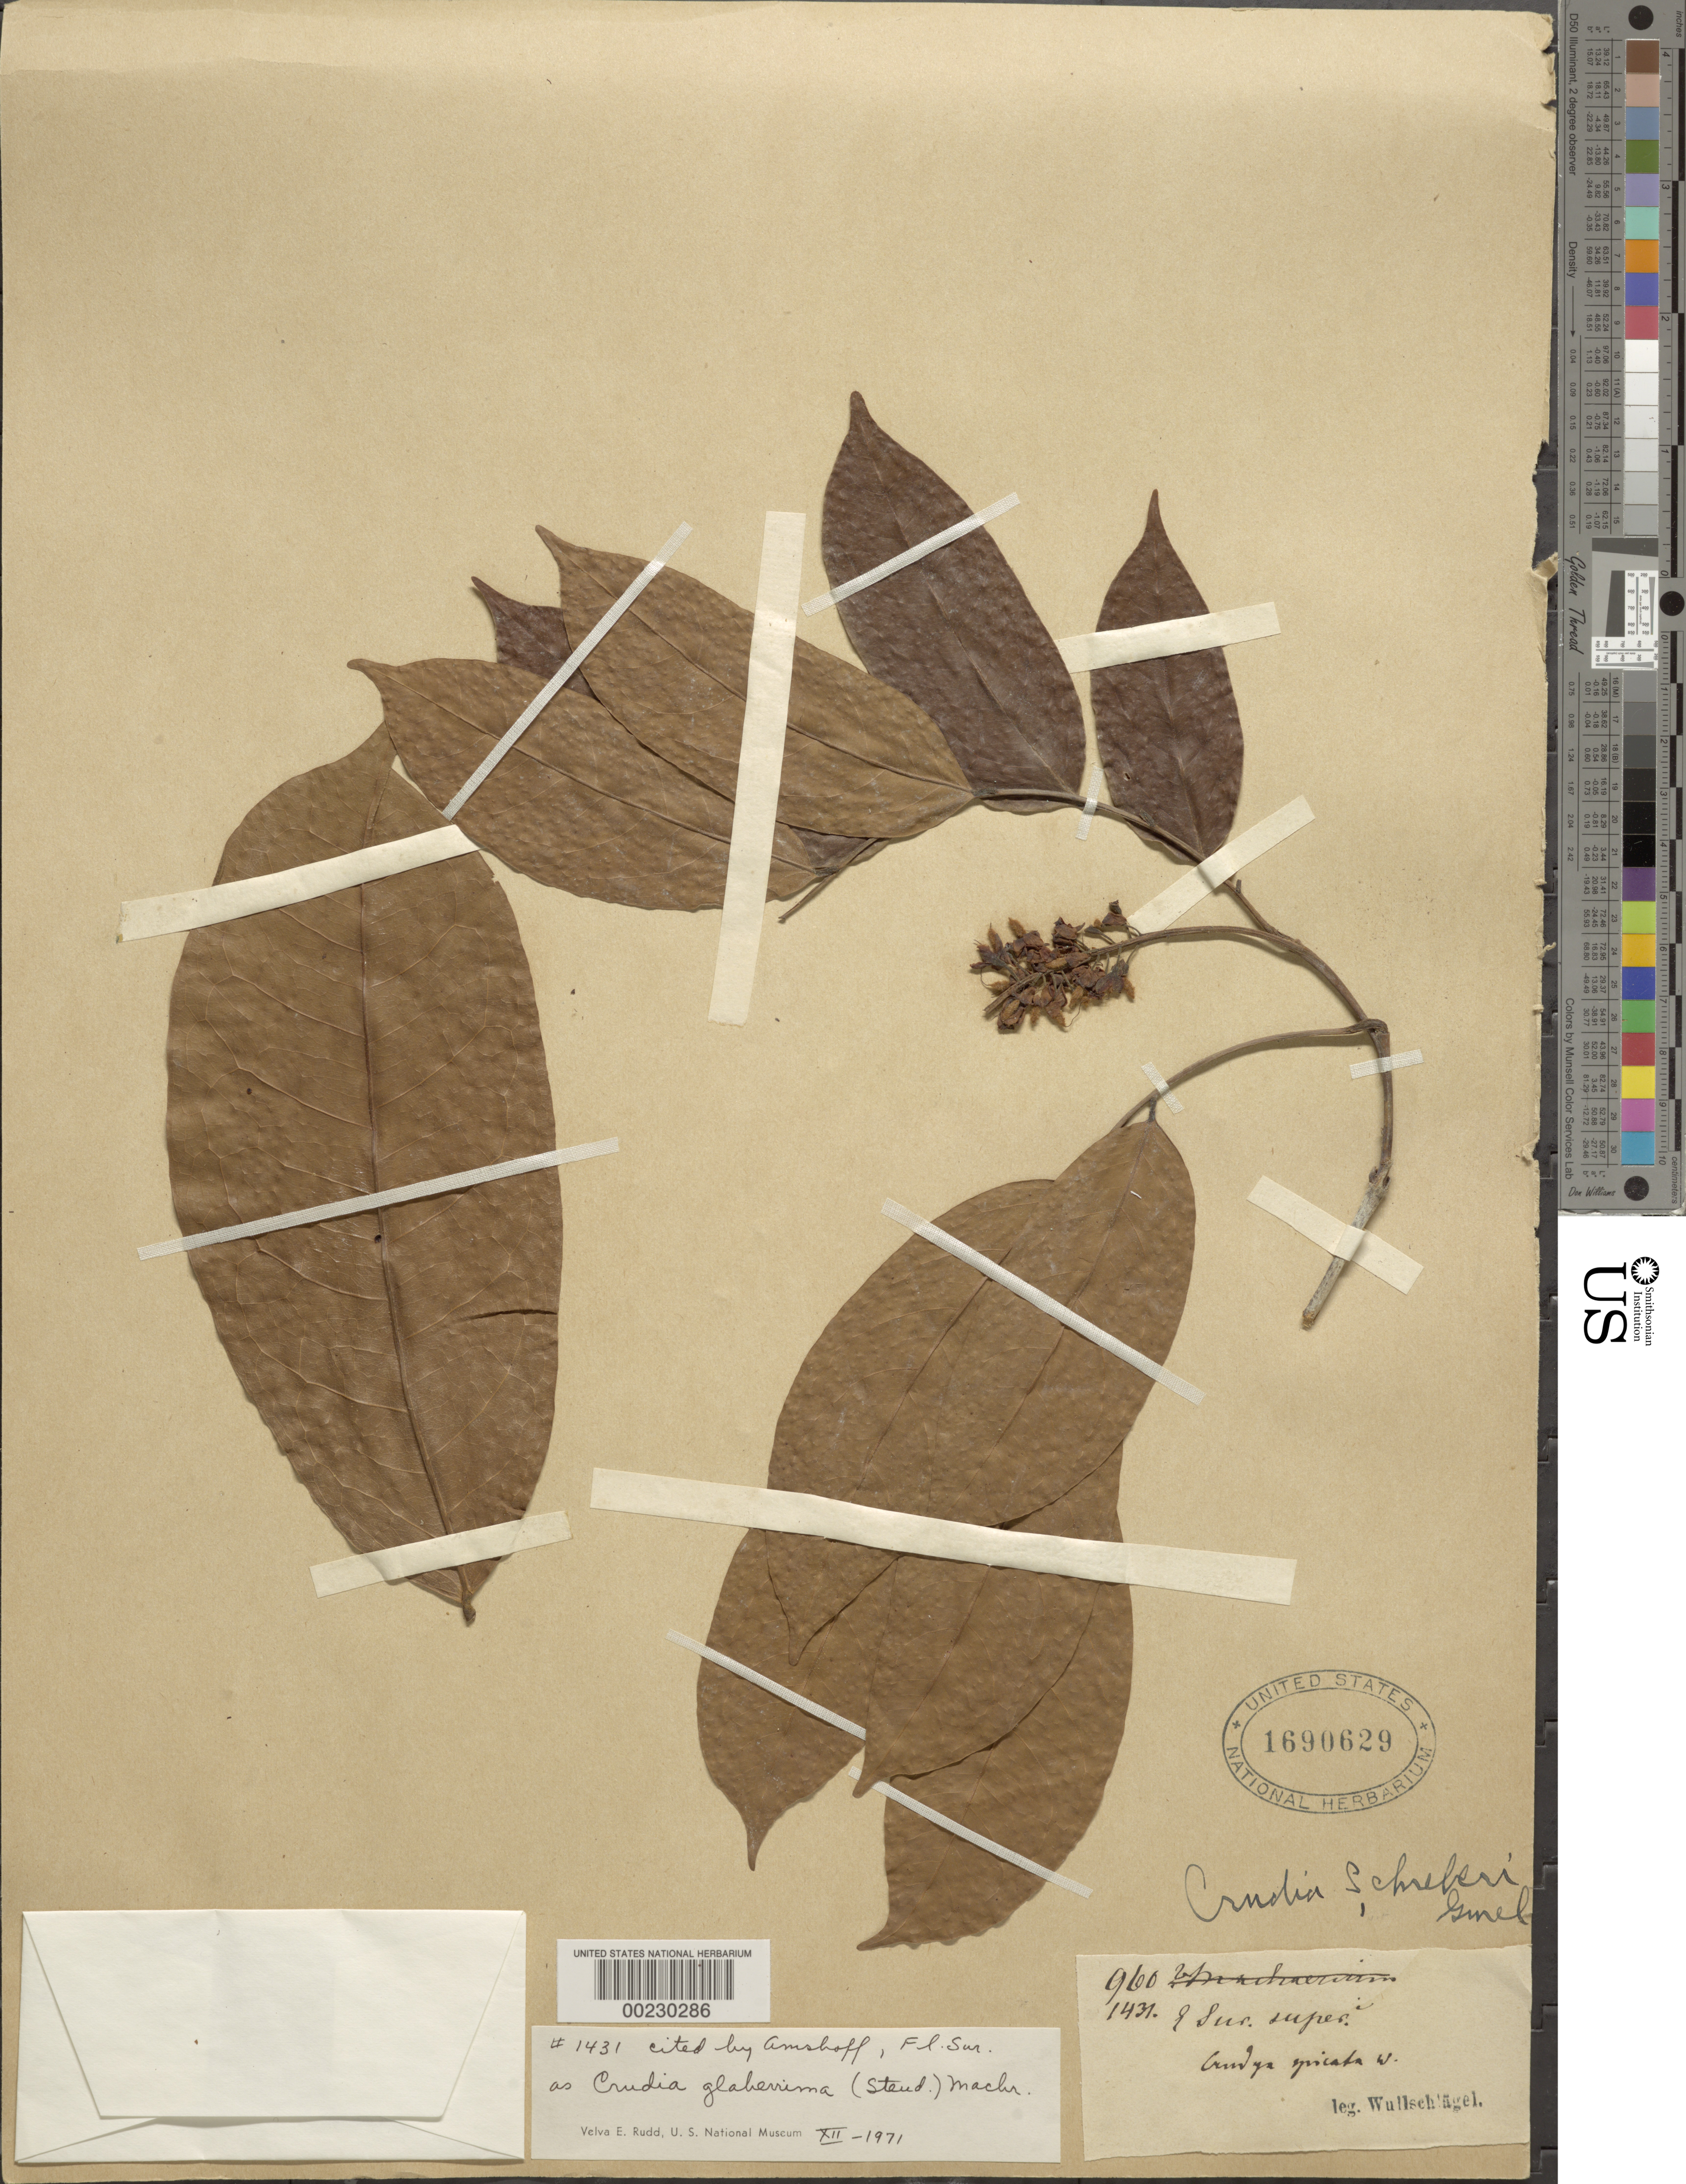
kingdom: Plantae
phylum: Tracheophyta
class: Magnoliopsida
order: Fabales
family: Fabaceae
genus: Crudia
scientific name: Crudia glaberrima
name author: (Steud.) J.F. Macbr.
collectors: H. Wullschlägel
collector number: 960 / 1431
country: Germany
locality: Gorgenthal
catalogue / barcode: US 1690629